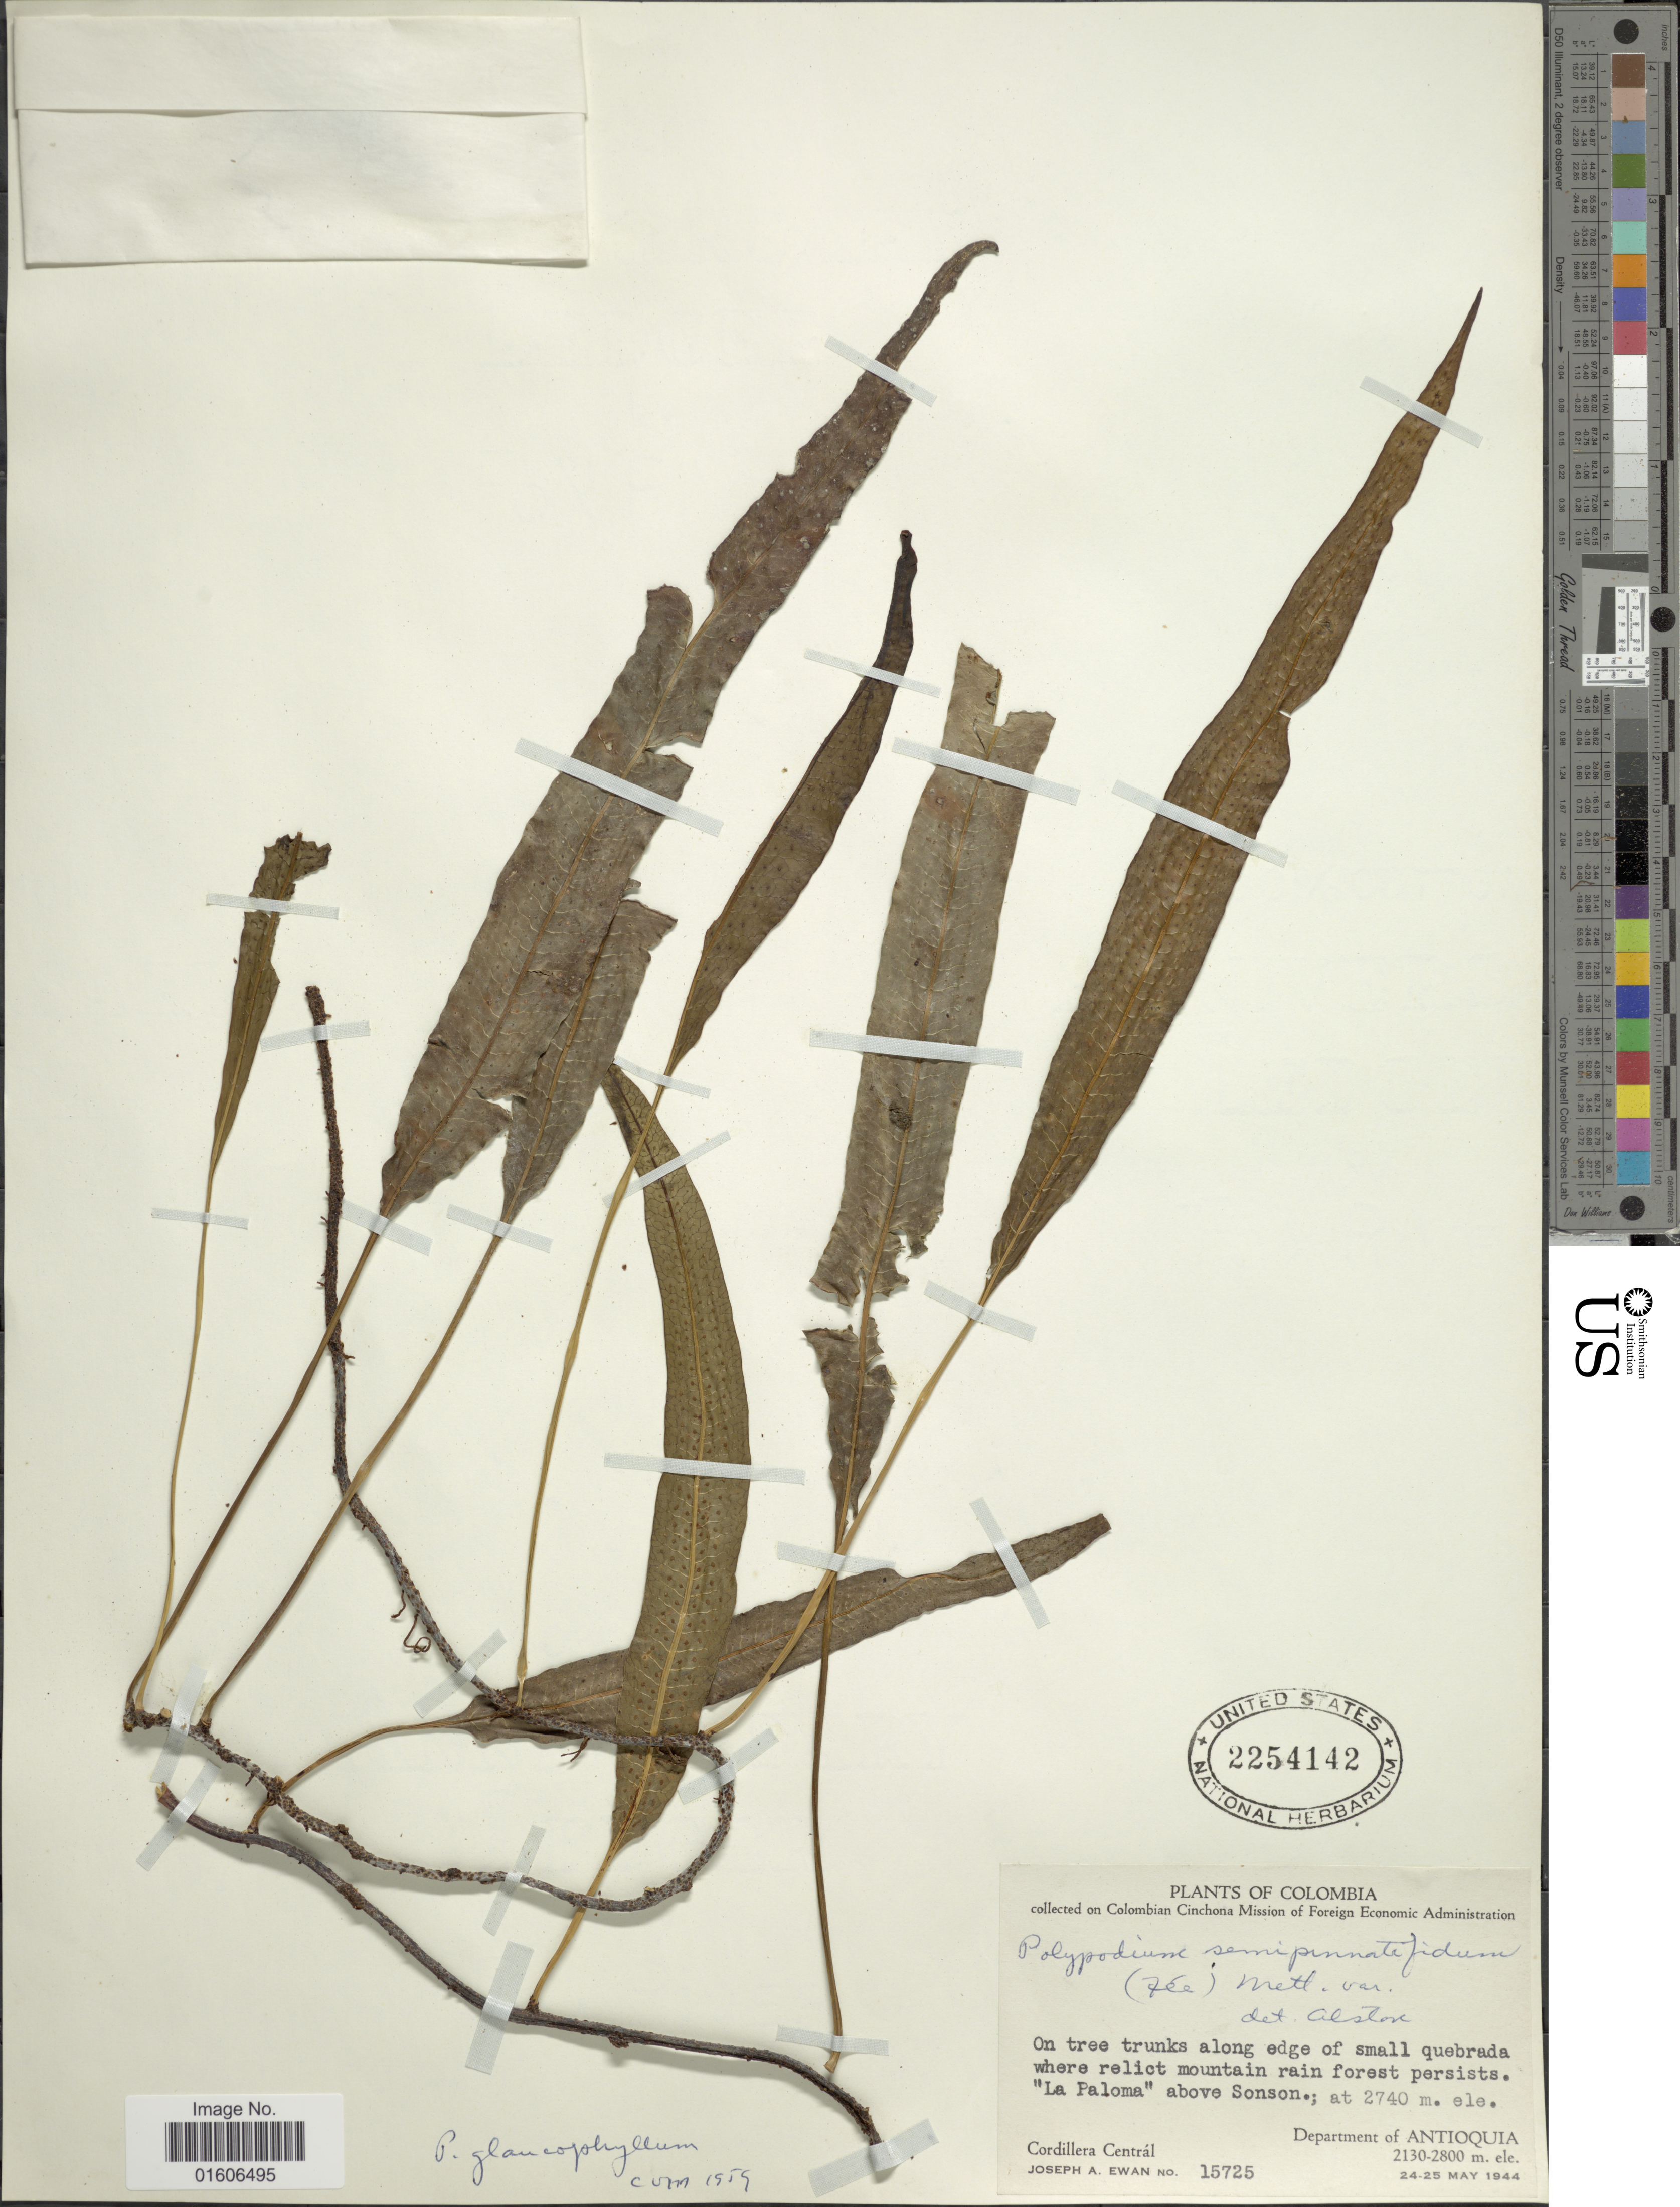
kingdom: Plantae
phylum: Tracheophyta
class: Polypodiopsida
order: Polypodiales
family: Polypodiaceae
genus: Serpocaulon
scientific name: Serpocaulon levigatum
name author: (Cav.) A.R. Sm.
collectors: J. A. Ewan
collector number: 15725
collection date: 1944-05-24/1944-05-25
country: Colombia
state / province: Antioquia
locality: La Paloma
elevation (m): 2130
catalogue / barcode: US 2254142